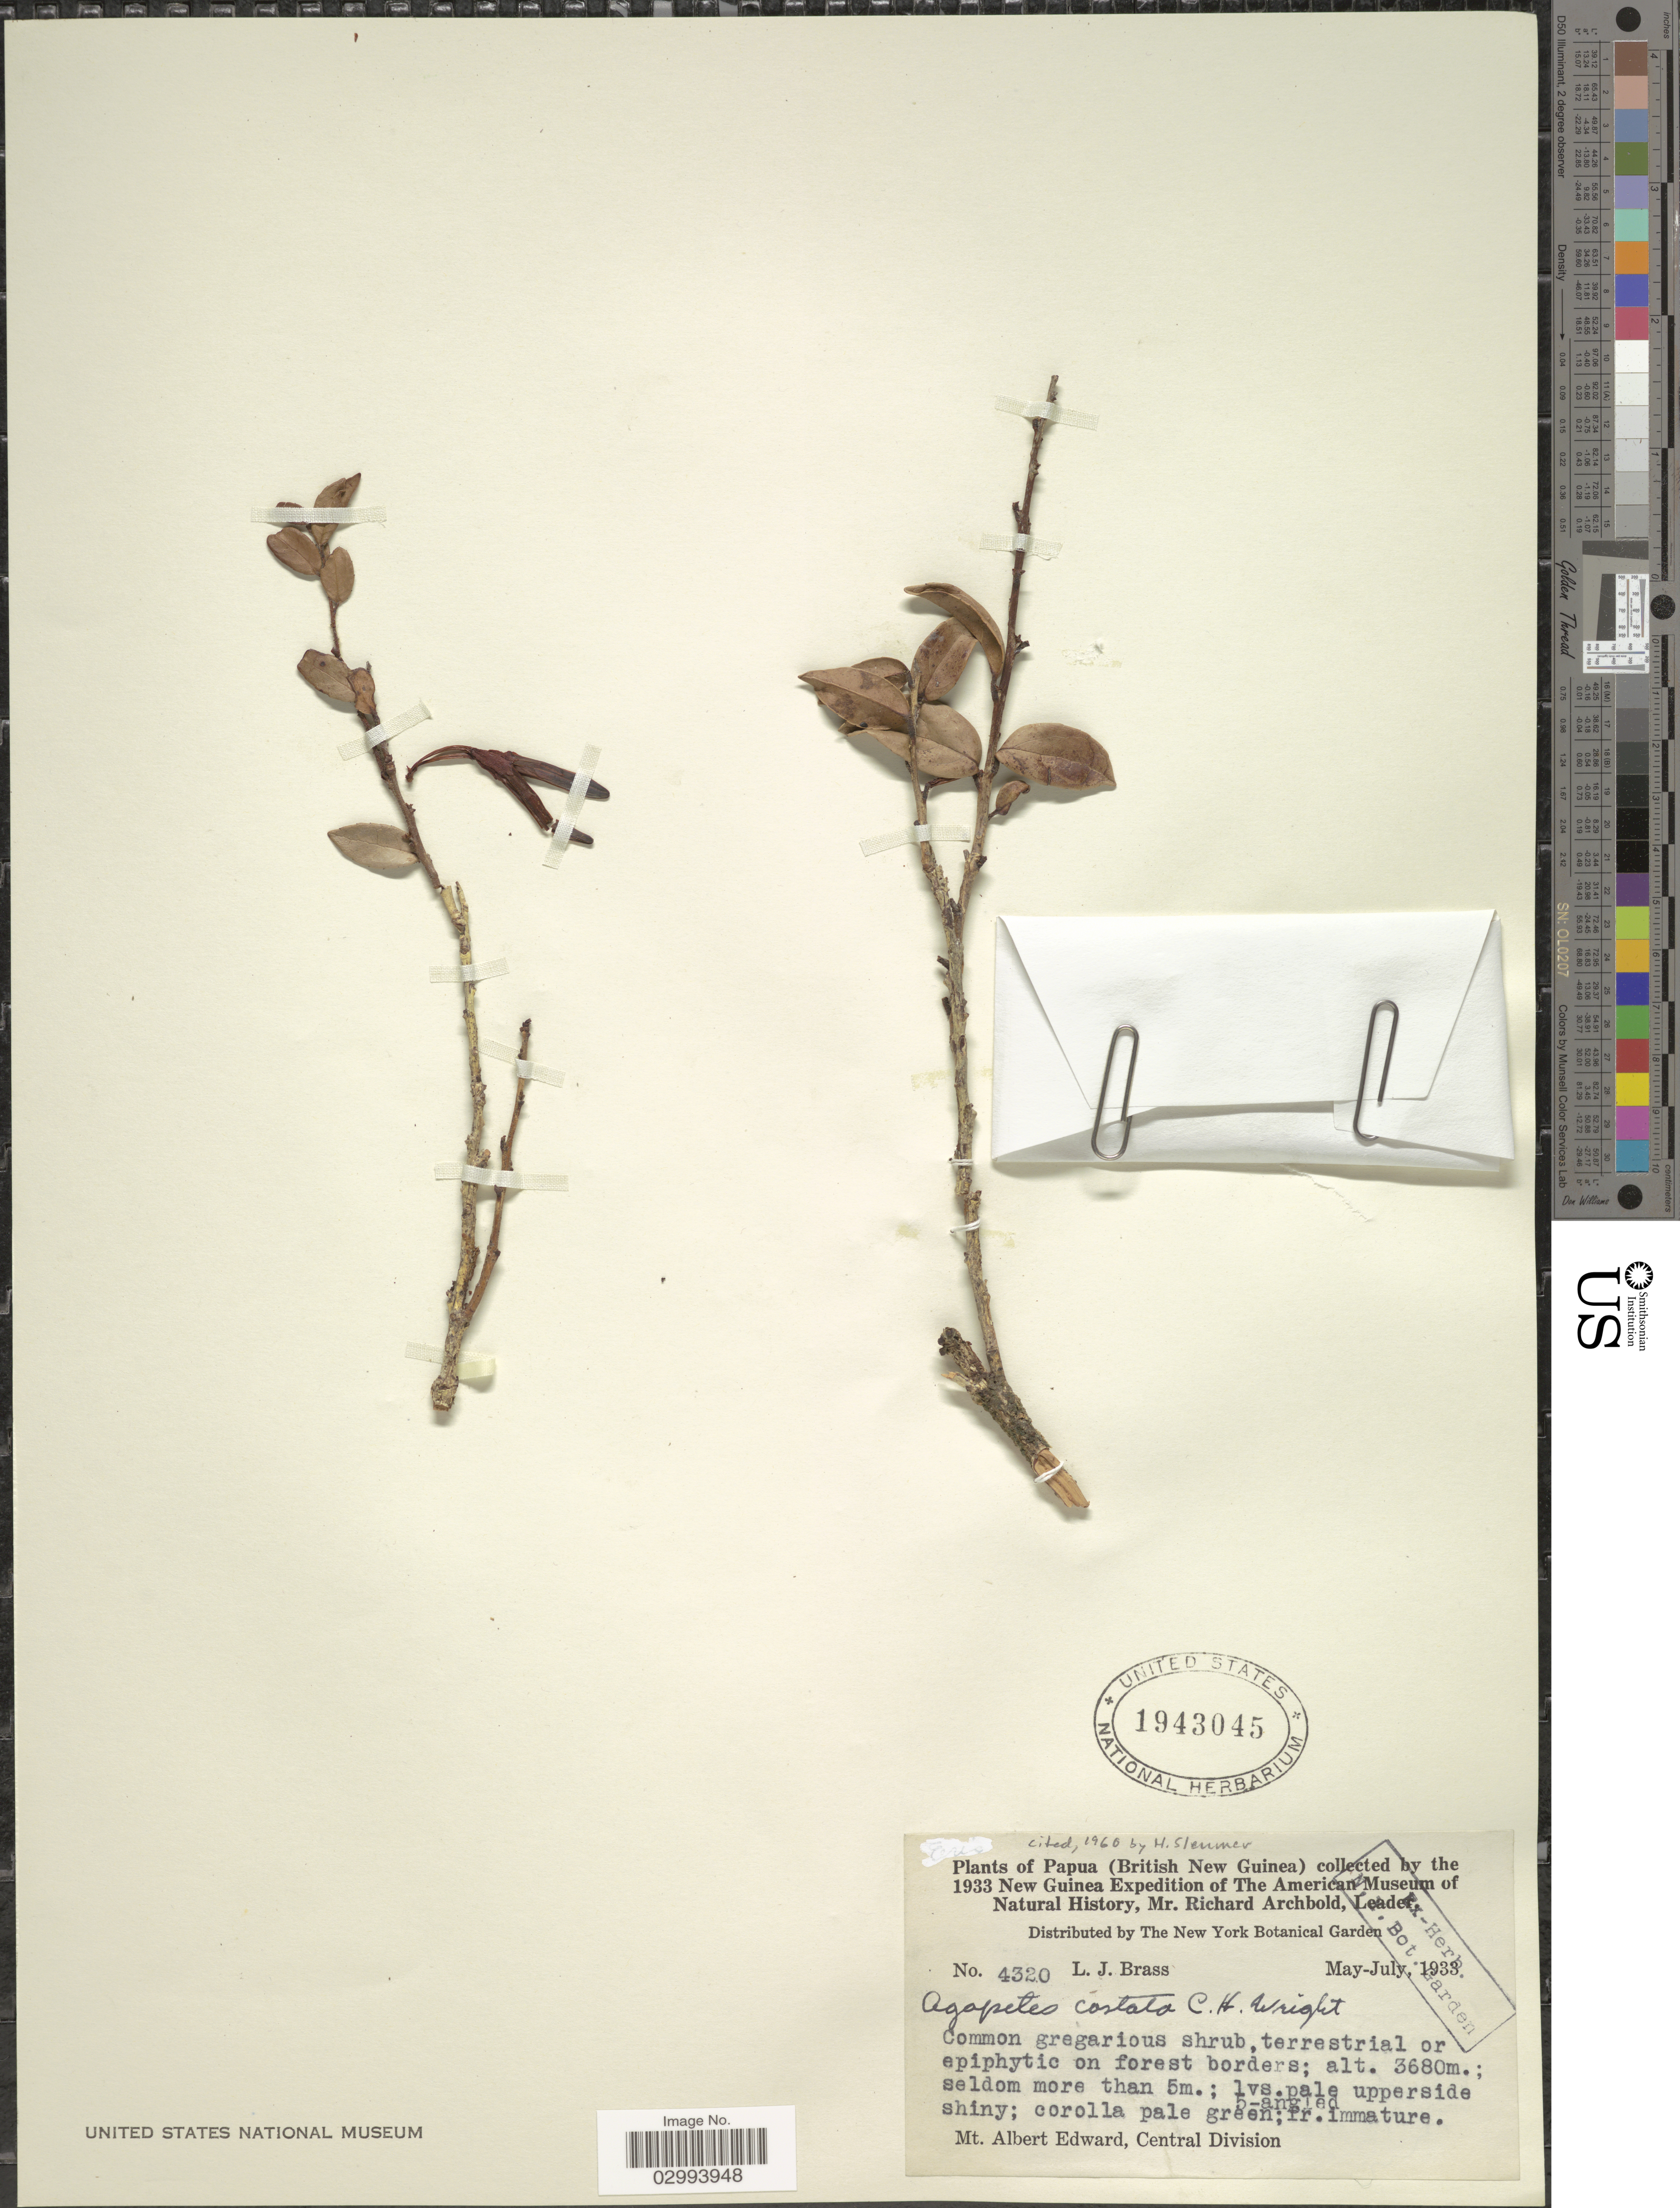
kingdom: Plantae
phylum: Tracheophyta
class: Magnoliopsida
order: Ericales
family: Ericaceae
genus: Agapetes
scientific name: Agapetes costata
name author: C.H. Wright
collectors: L. J. Brass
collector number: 4320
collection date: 1933-05/1933-07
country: Papua New Guinea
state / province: Central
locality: Papua (British New Guinea). Mt. Albert Edward, Central Division.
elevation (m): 3680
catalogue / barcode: US 1943045